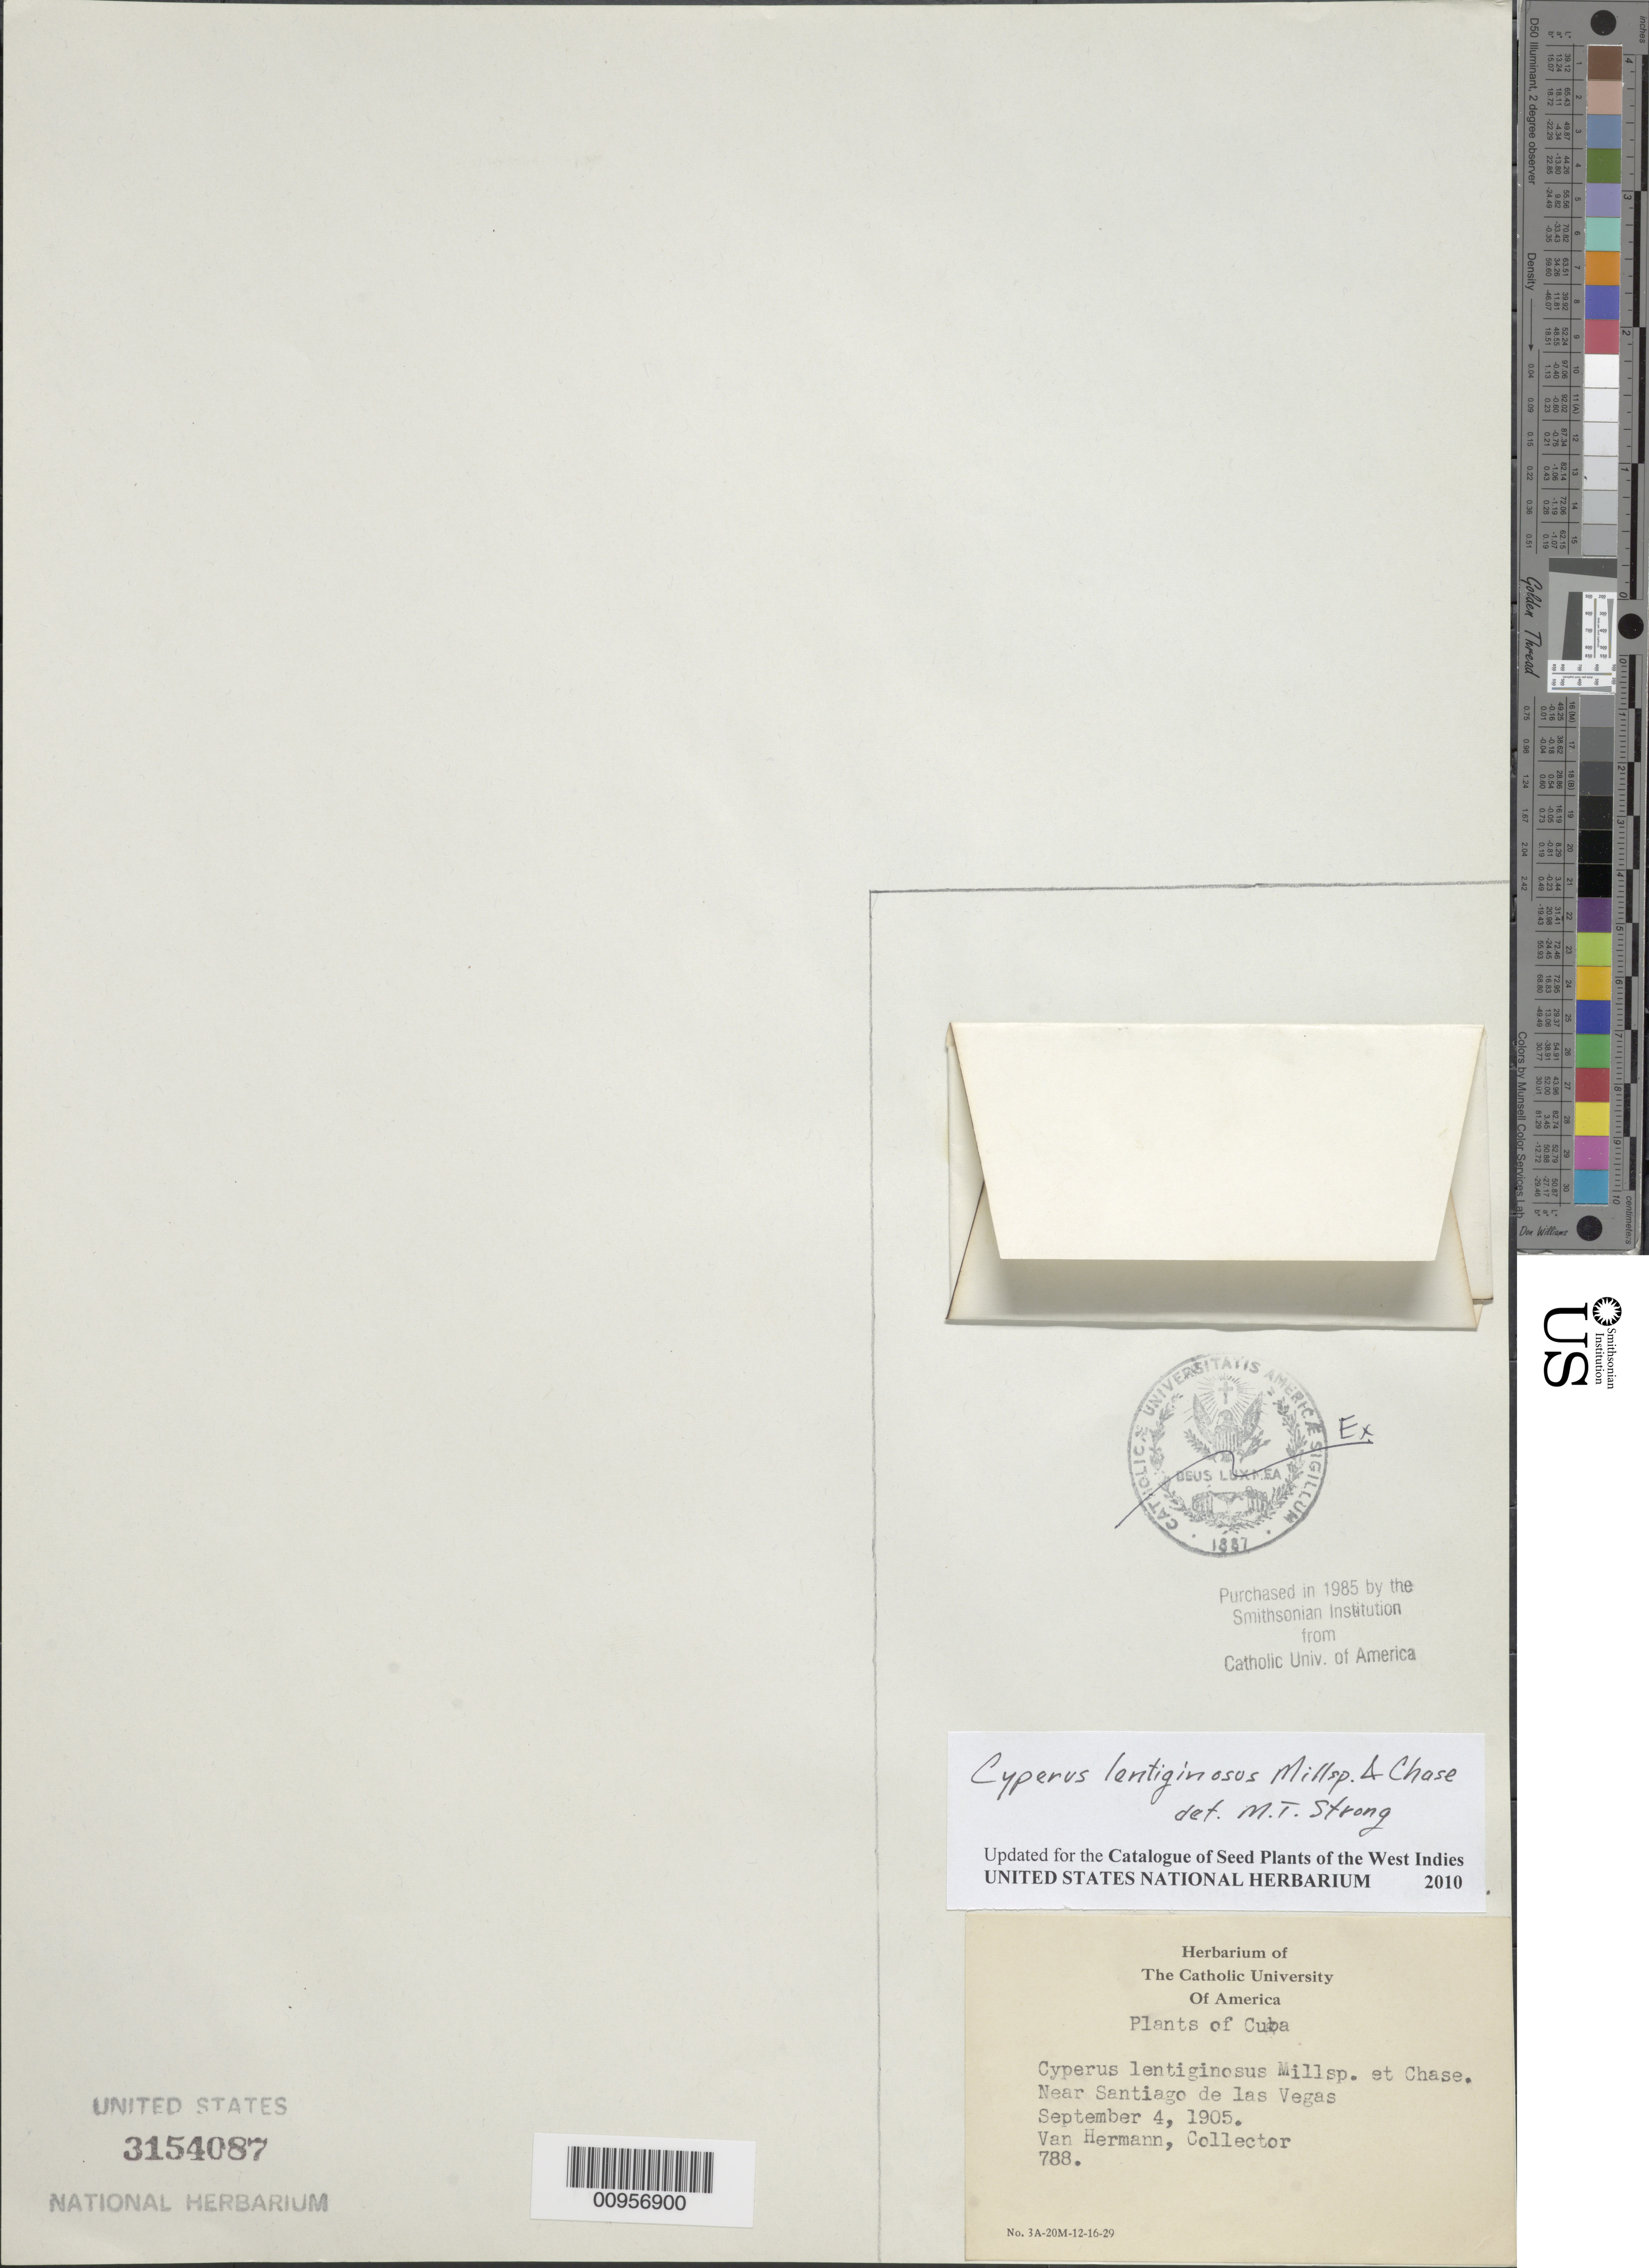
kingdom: Plantae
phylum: Tracheophyta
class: Liliopsida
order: Poales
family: Cyperaceae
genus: Cyperus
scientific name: Cyperus tenuis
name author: Sw.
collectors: H. A. Van Hermann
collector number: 788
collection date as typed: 04 Sep 1905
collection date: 1905-09-04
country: Cuba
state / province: La Habana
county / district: Municipio Boyeros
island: Cuba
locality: Santiago de las Vegas (near)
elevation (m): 97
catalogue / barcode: US 3154087